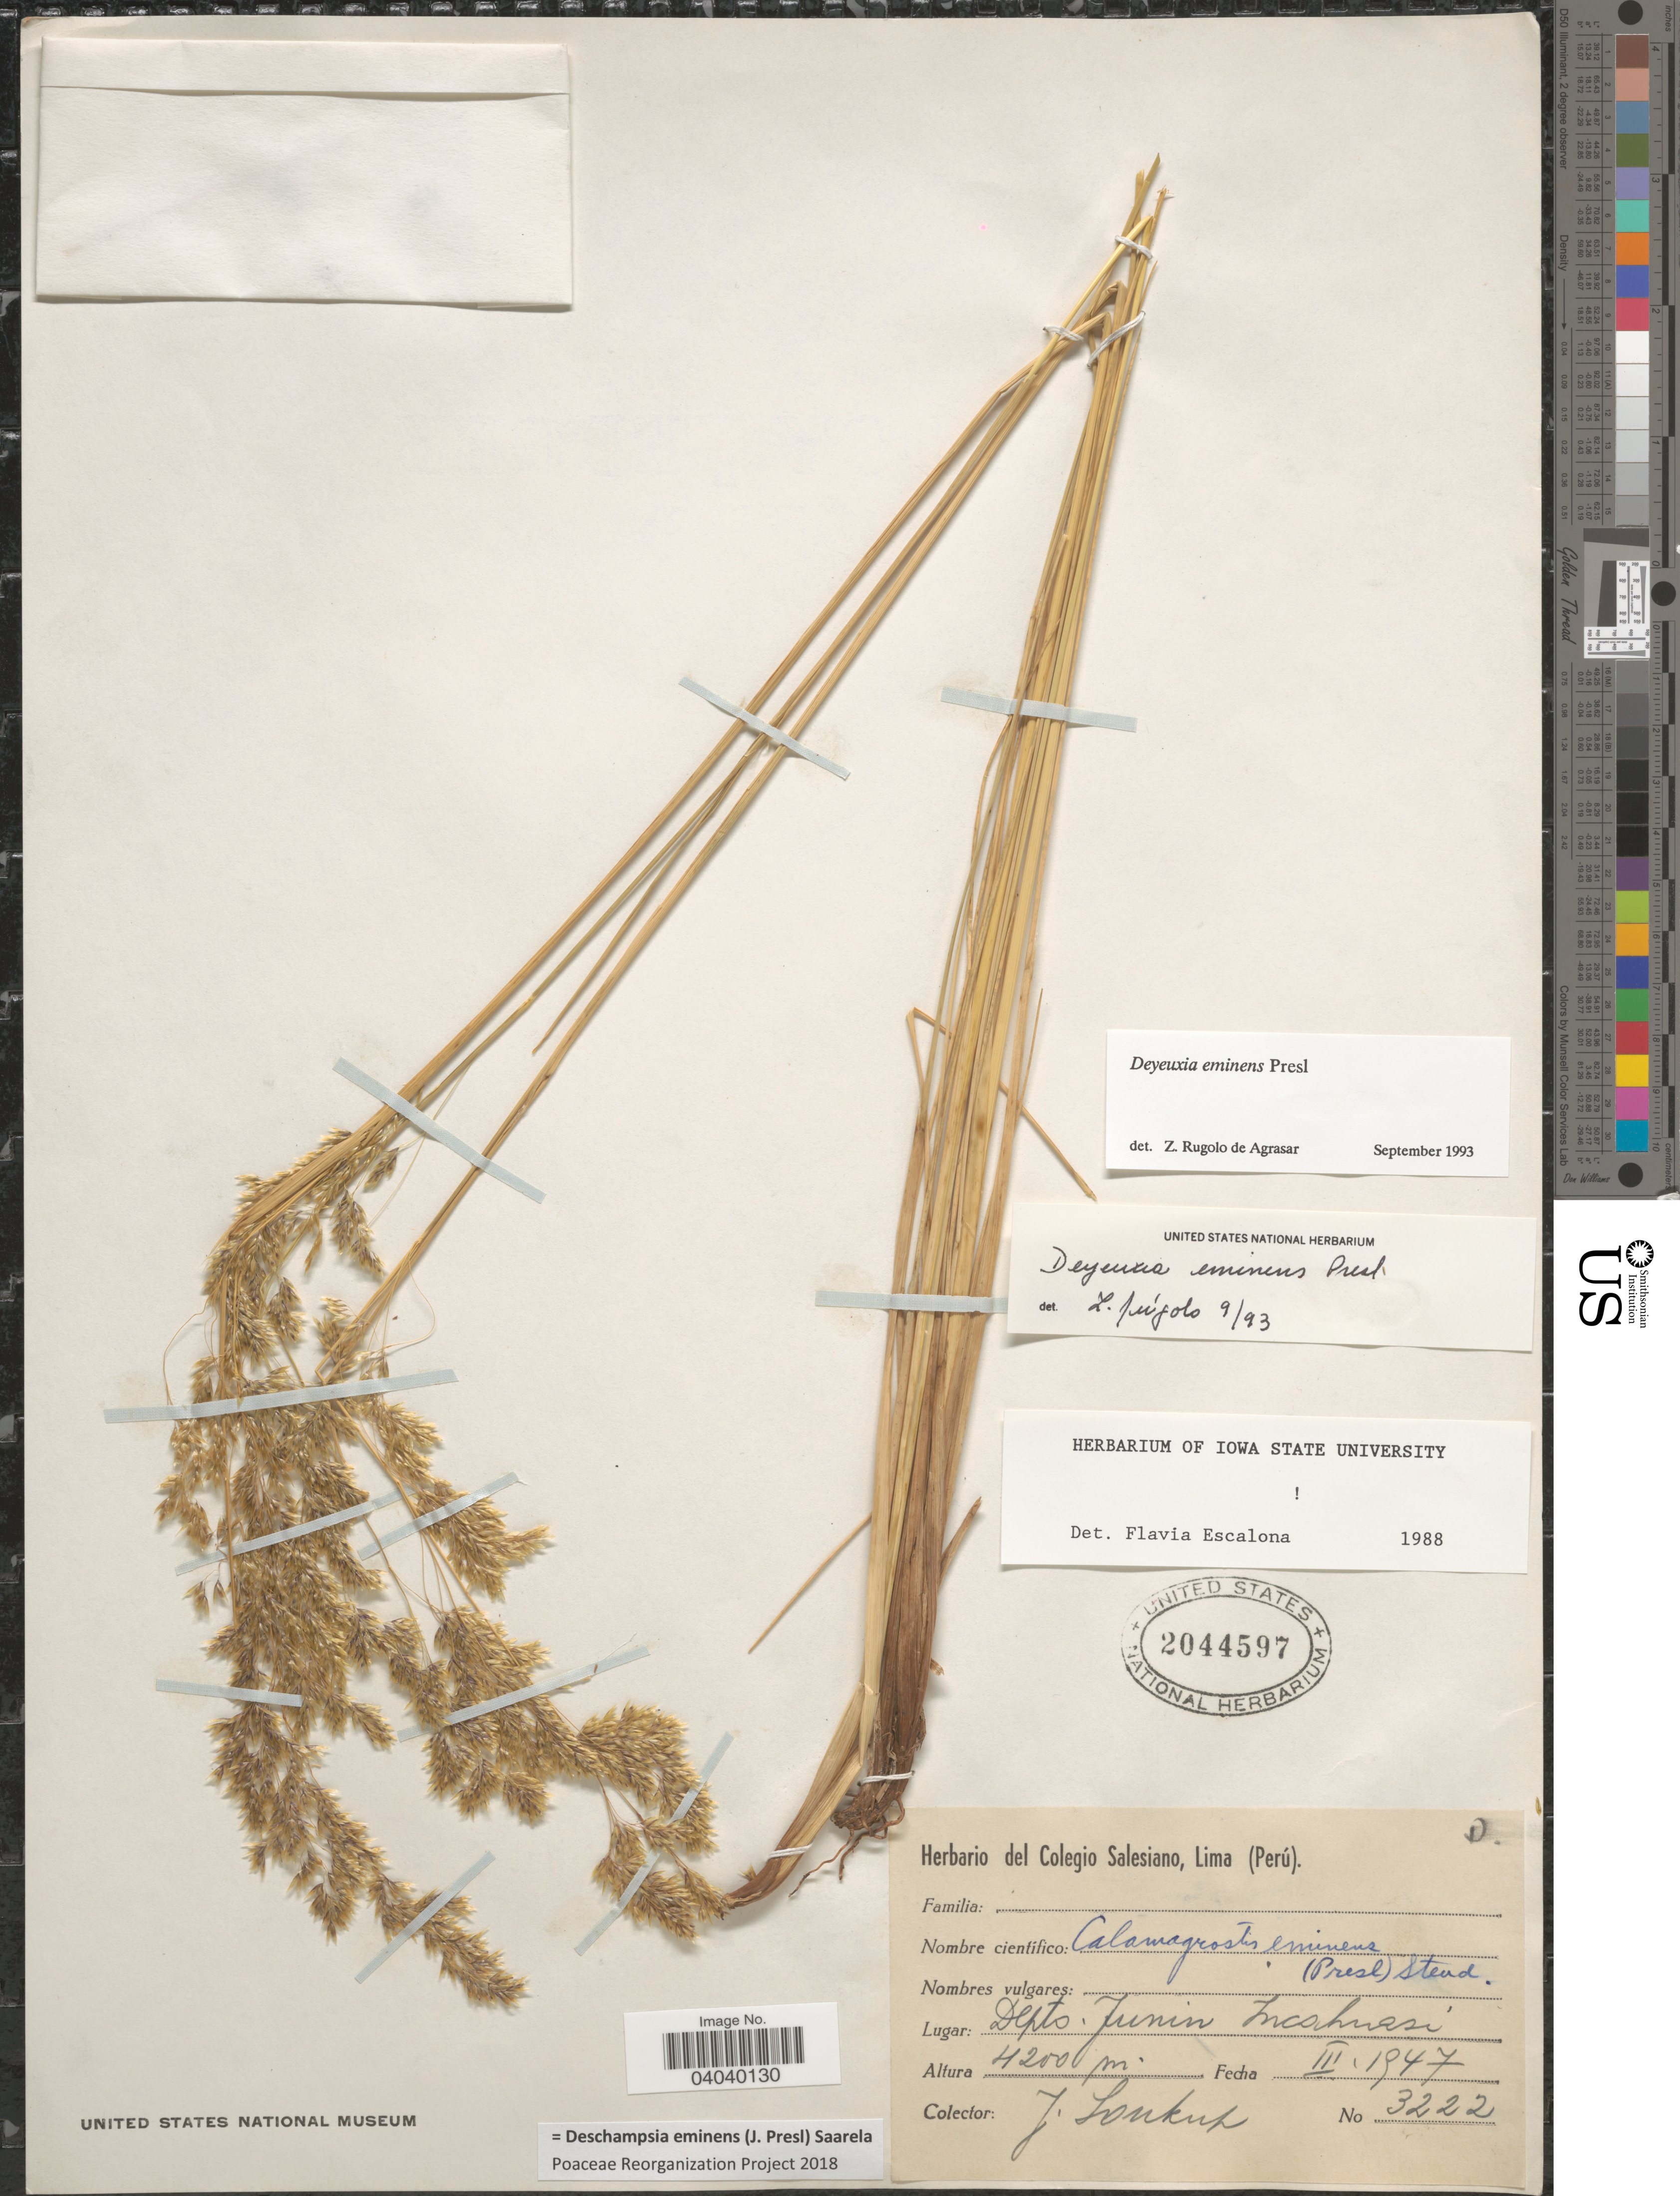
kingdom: Plantae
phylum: Tracheophyta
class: Liliopsida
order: Poales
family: Poaceae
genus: Deschampsia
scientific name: Deschampsia eminens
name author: (J. Presl) Saarela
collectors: J. Soukup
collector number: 3222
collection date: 1947-03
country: Peru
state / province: Junín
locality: Depto. Junin. Incahuasi.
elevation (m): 4200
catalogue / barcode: US 2044597